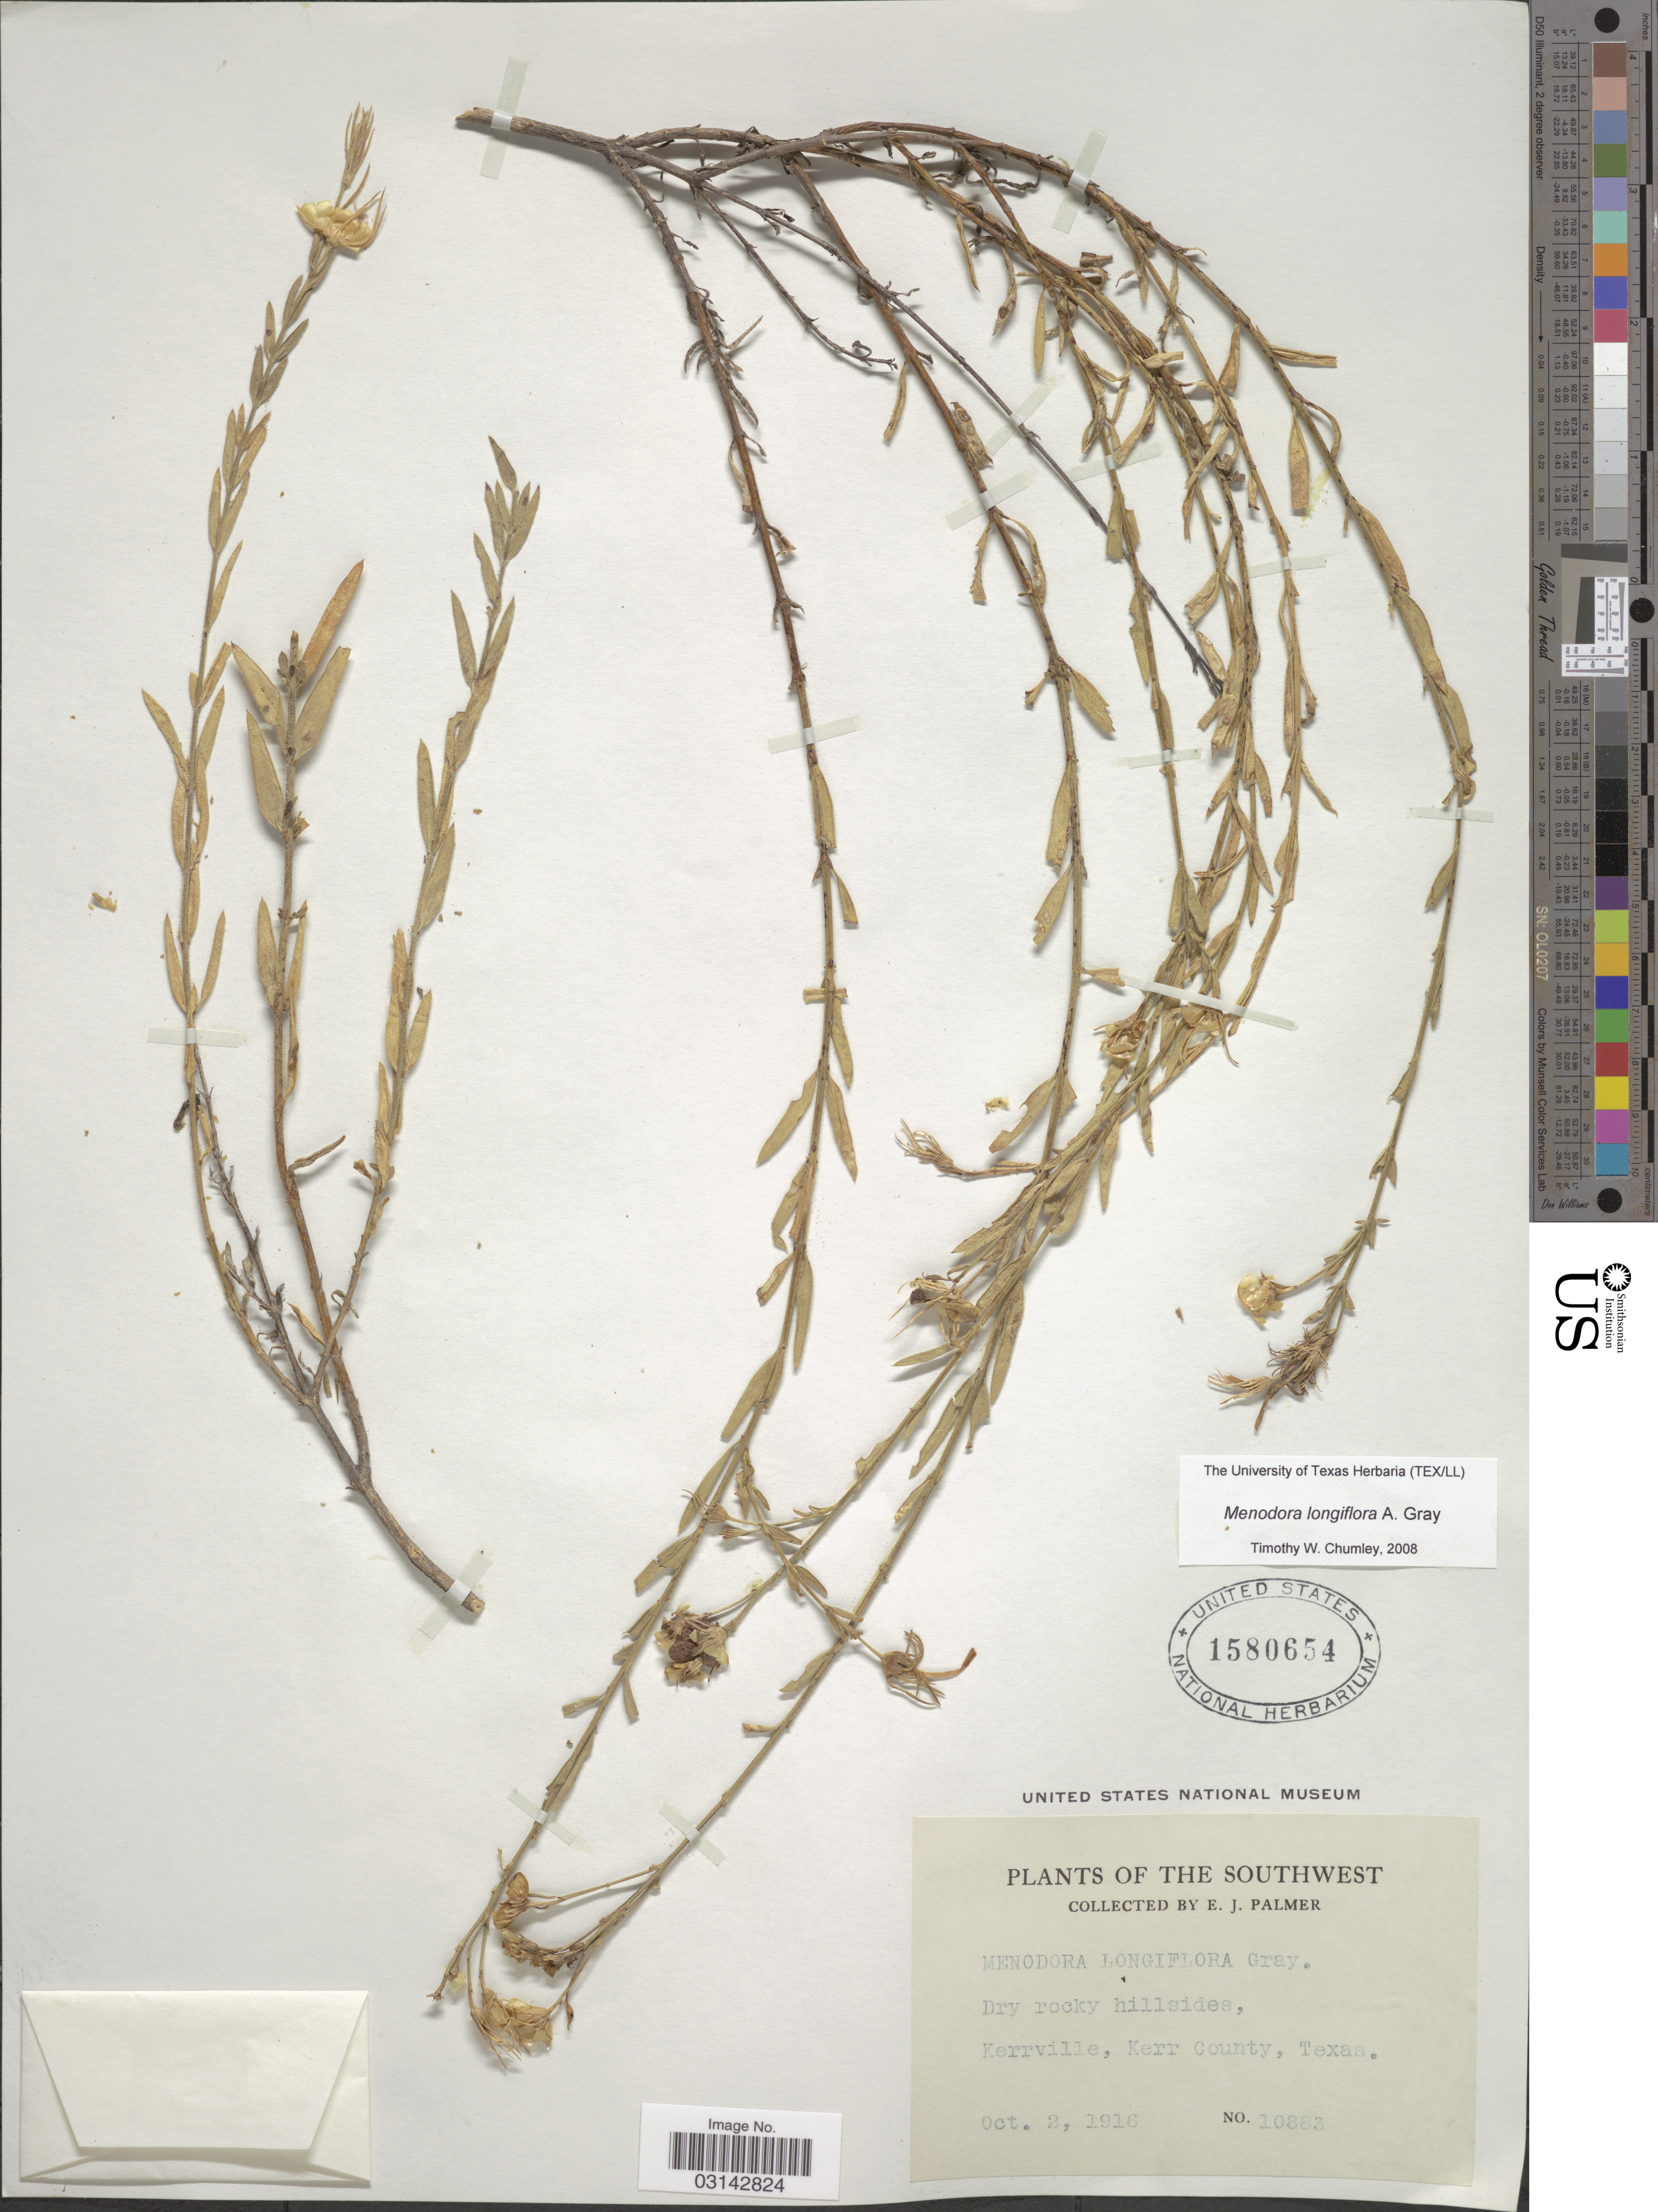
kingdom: Plantae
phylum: Tracheophyta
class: Magnoliopsida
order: Lamiales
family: Oleaceae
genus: Menodora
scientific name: Menodora longiflora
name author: A. Gray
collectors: E. J. Palmer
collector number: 10883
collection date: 1916-10-02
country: United States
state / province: Texas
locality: Southwest. Kerrville, Kerr County.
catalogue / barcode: US 1580654